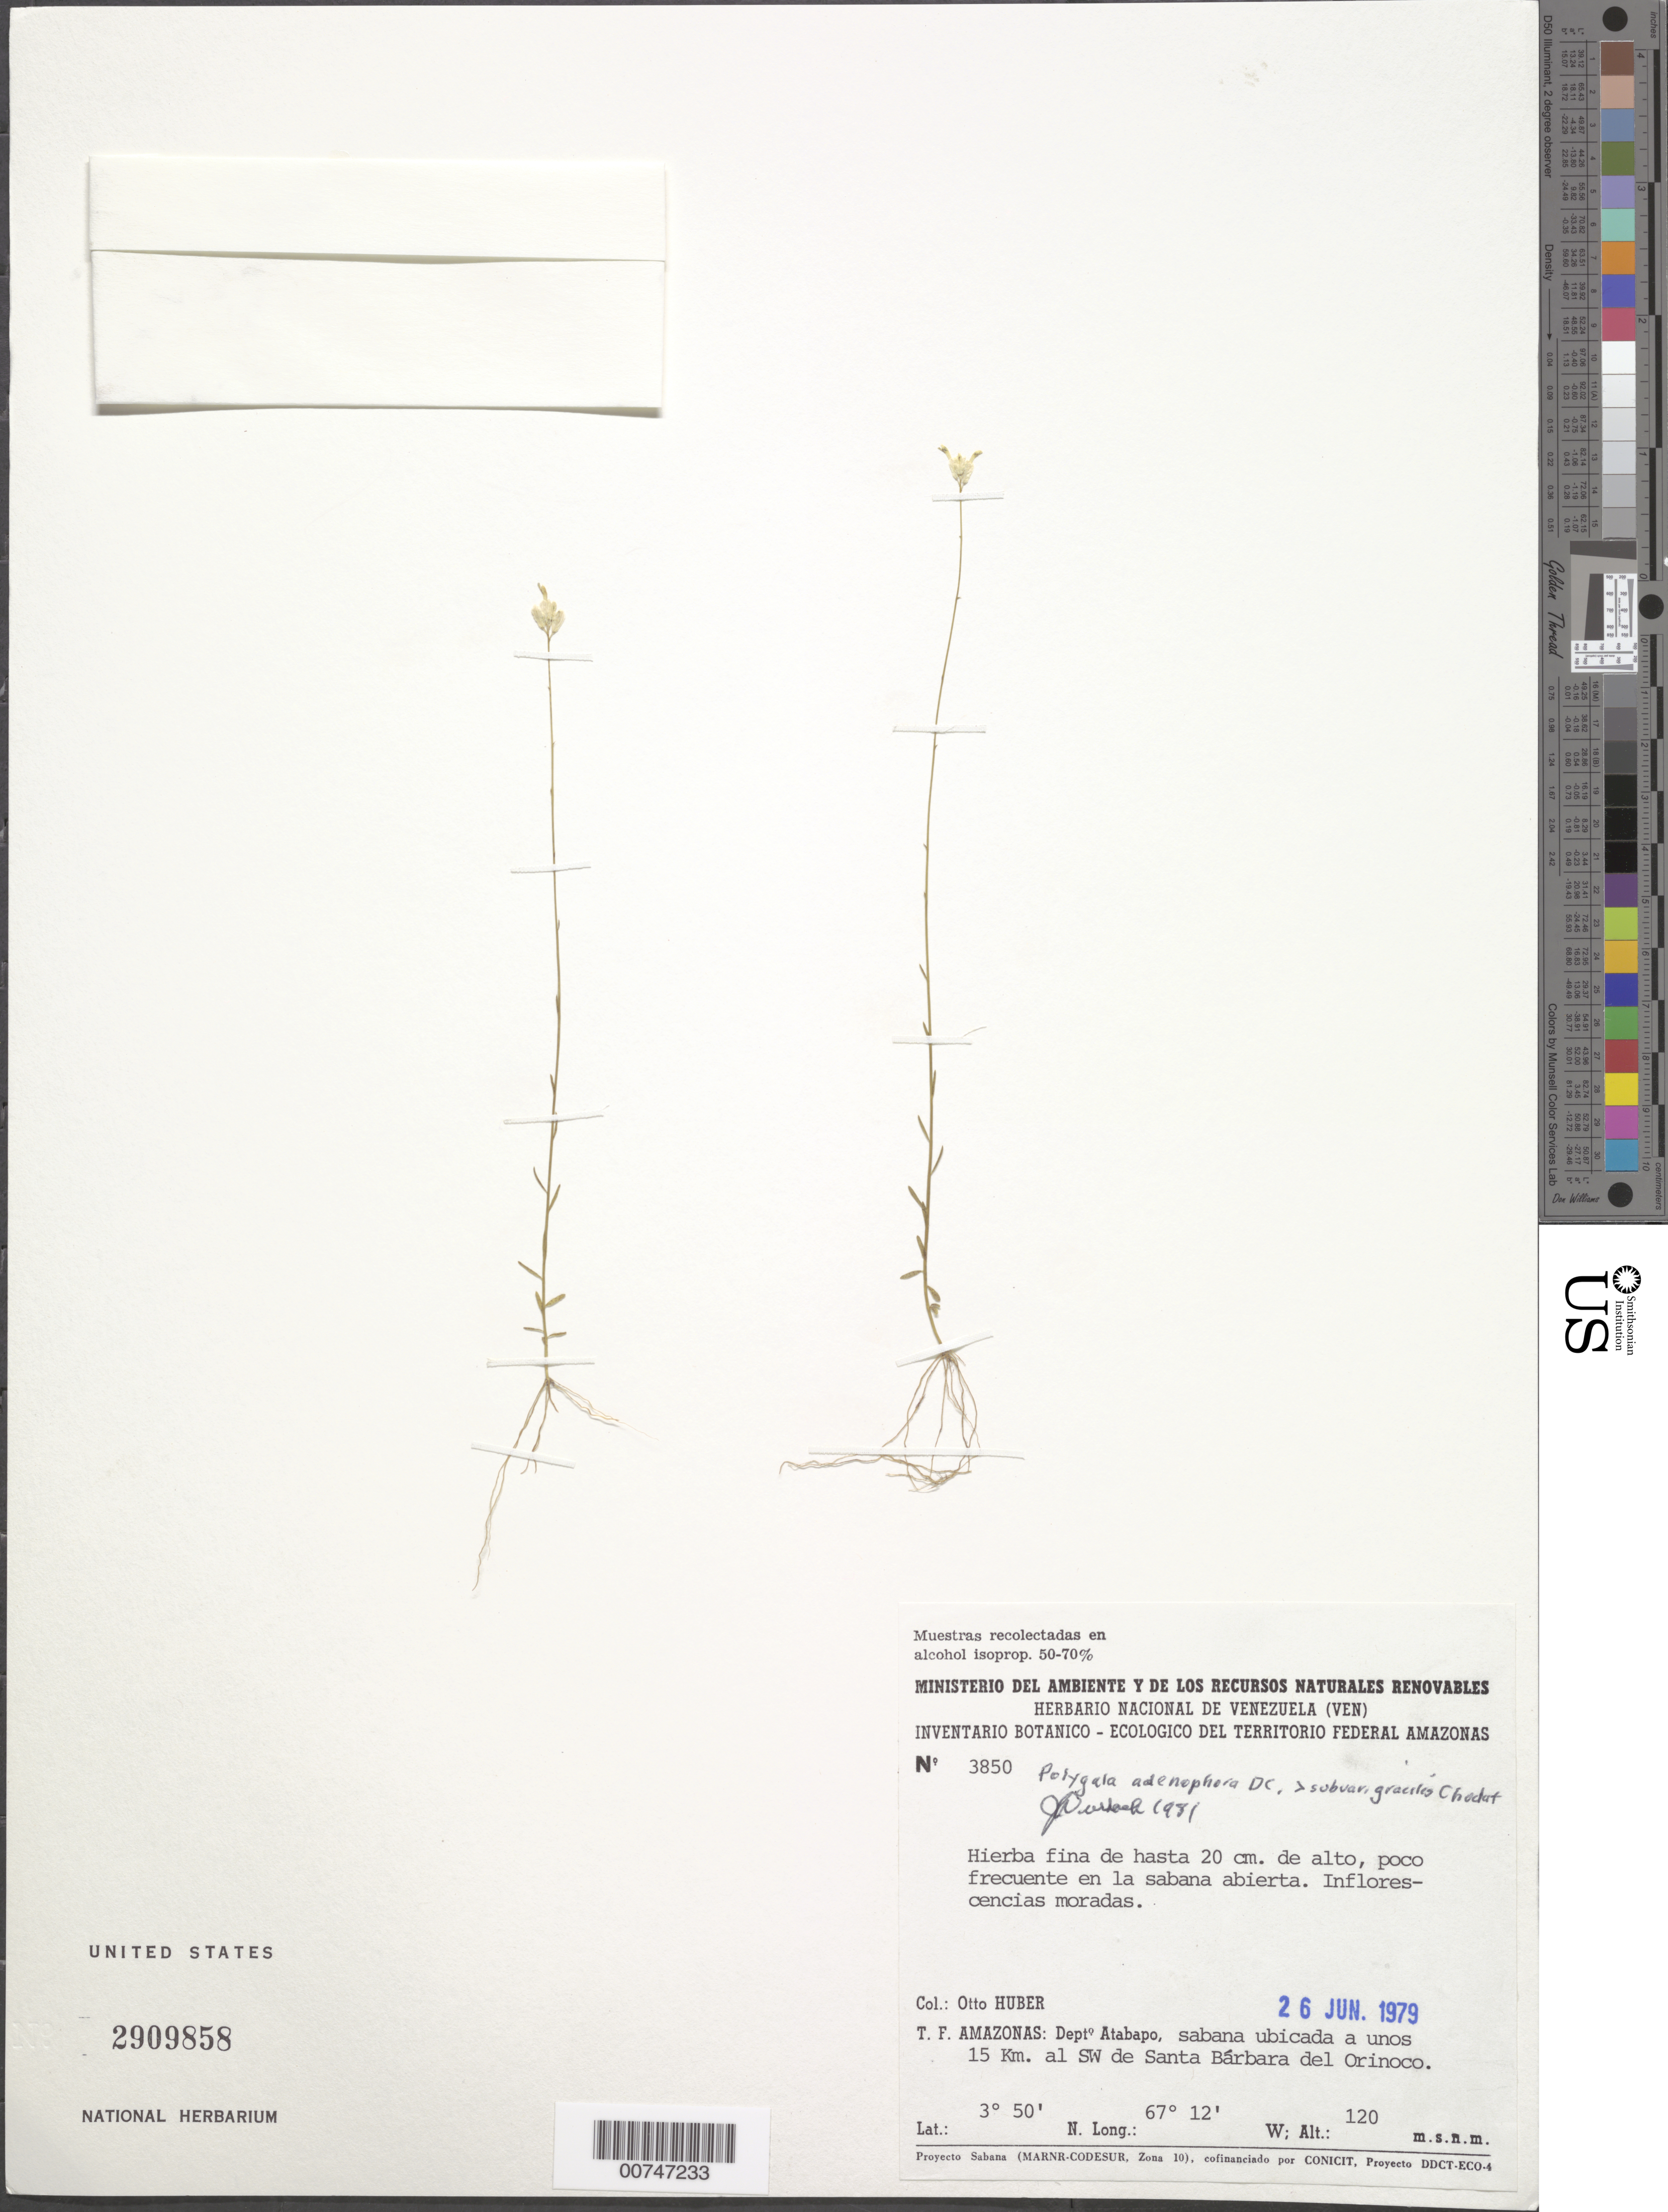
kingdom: Plantae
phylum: Tracheophyta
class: Magnoliopsida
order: Fabales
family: Polygalaceae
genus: Polygala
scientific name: Polygala adenophora subvar. gracilis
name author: Chodat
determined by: Wurdack, John J., (US), US (UNITED STATES)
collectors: O. Huber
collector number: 3850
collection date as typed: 26-Jun-79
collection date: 1979-06-26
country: Venezuela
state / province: Amazonas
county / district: Atures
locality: Santa Barbara del Orinoco, 15 km SW of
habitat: Open savanna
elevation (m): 120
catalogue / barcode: US 2909359